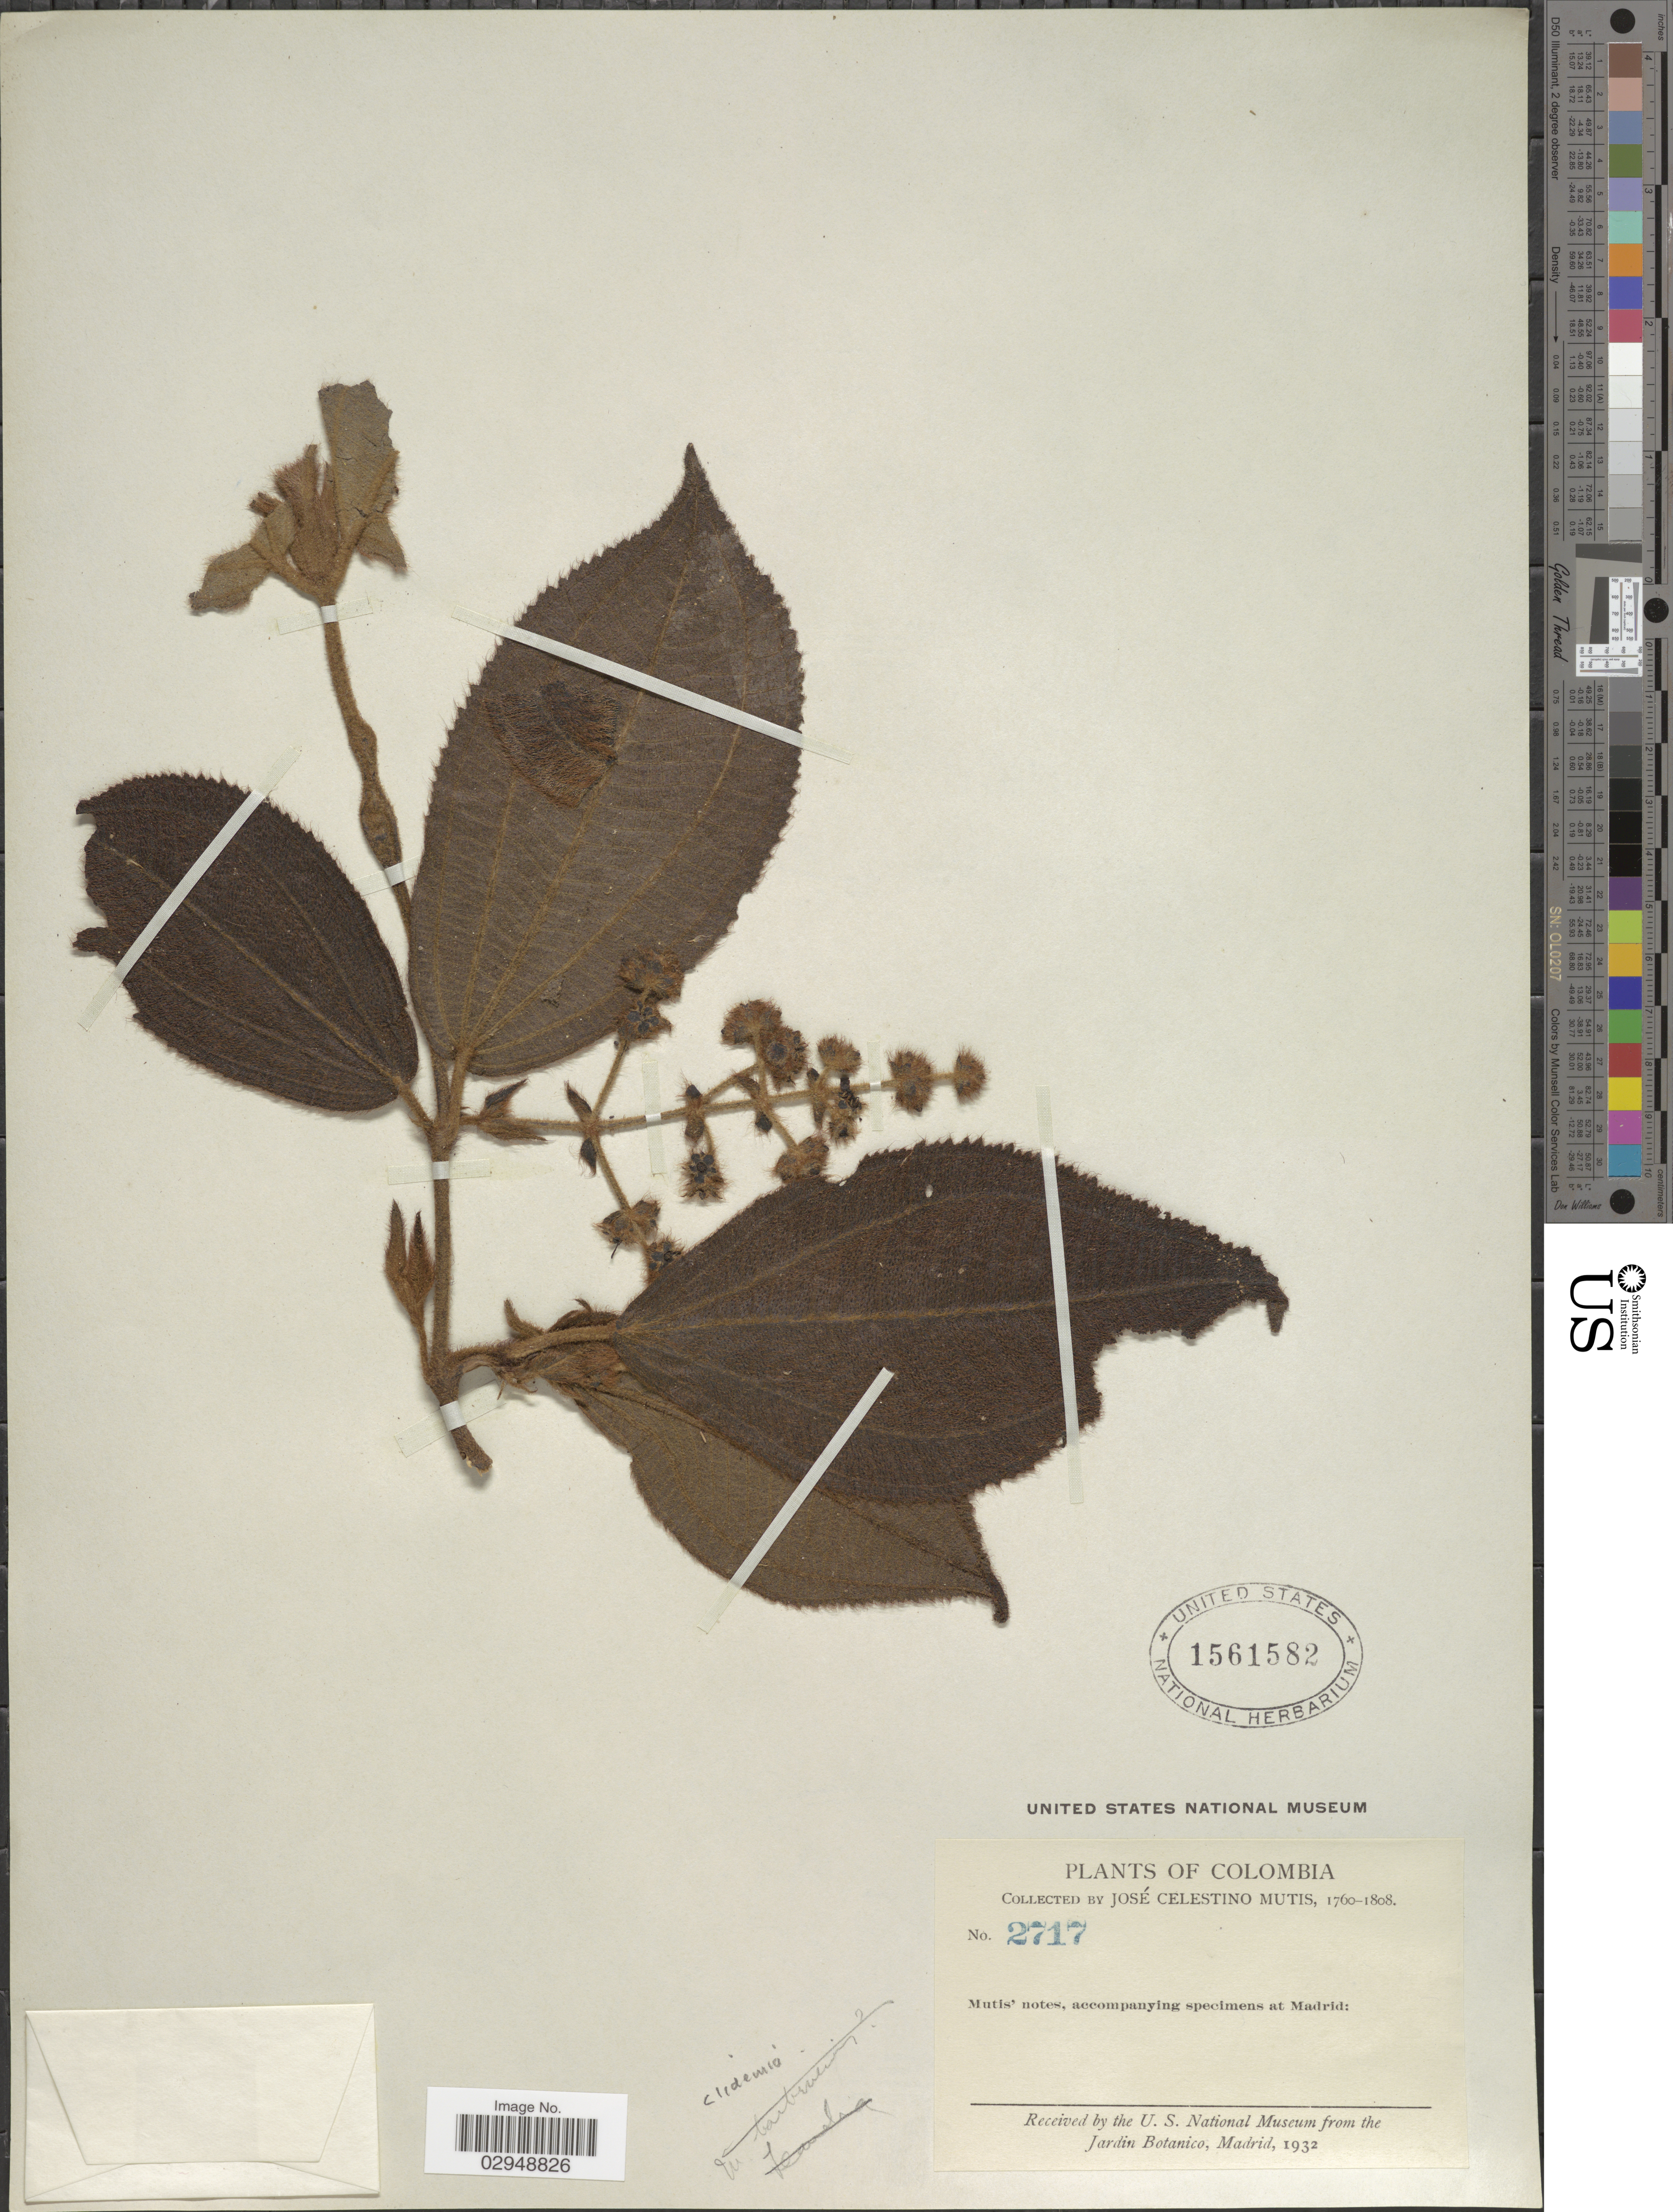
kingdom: Plantae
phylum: Tracheophyta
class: Magnoliopsida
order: Myrtales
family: Melastomataceae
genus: Clidemia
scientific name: Clidemia capitellata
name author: (Bonpl.) D. Don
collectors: J. C. B. Mutis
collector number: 2717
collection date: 1760/1808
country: Colombia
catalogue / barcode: US 1561582